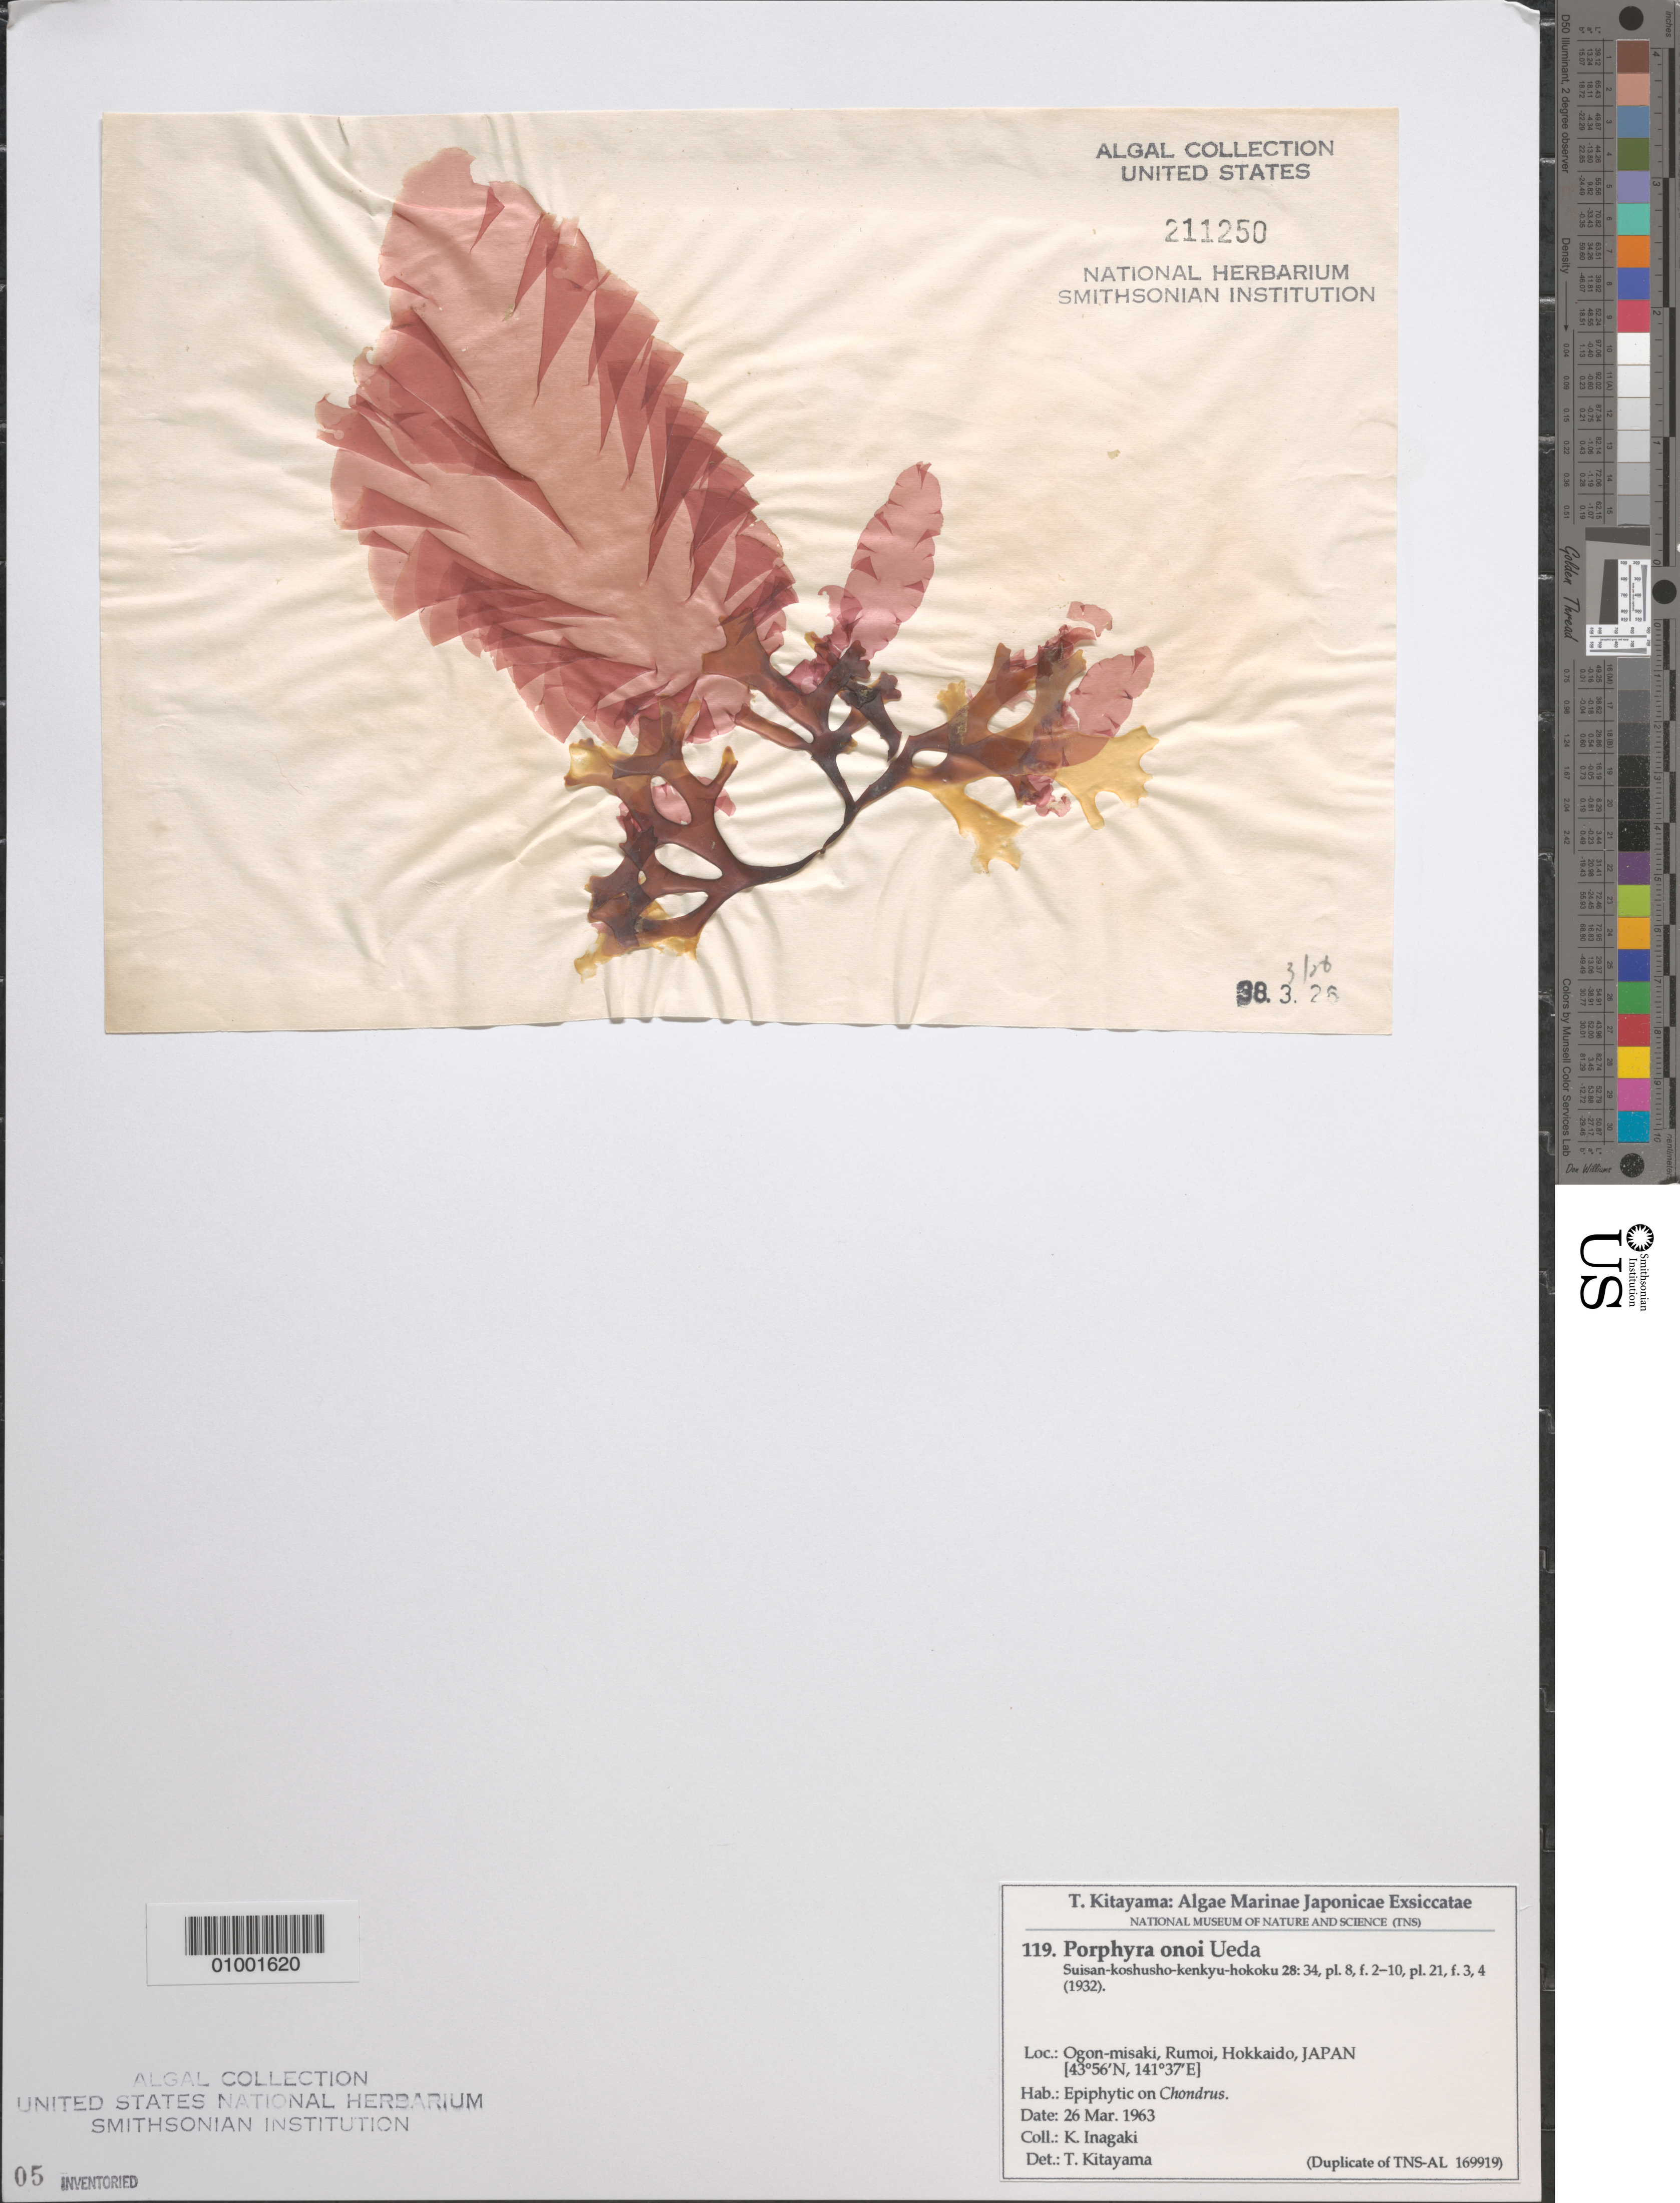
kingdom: Plantae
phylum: Rhodophyta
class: Bangiophyceae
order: Bangiales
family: Bangiaceae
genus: Porphyra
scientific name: Porphyra onoi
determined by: Kitayama, T.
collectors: K. Inagaki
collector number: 119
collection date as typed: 26 Mar 1963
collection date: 1963-03-26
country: Japan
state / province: Hokkaido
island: Hokkaido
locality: Ogon-misaki, Rumoi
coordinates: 43 56'N, 141 37'E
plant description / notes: Kitayama, T., Algae Marinae Japonicae Exsiccatae, Fasc. V (Nos. 101-125)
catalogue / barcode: US 211250